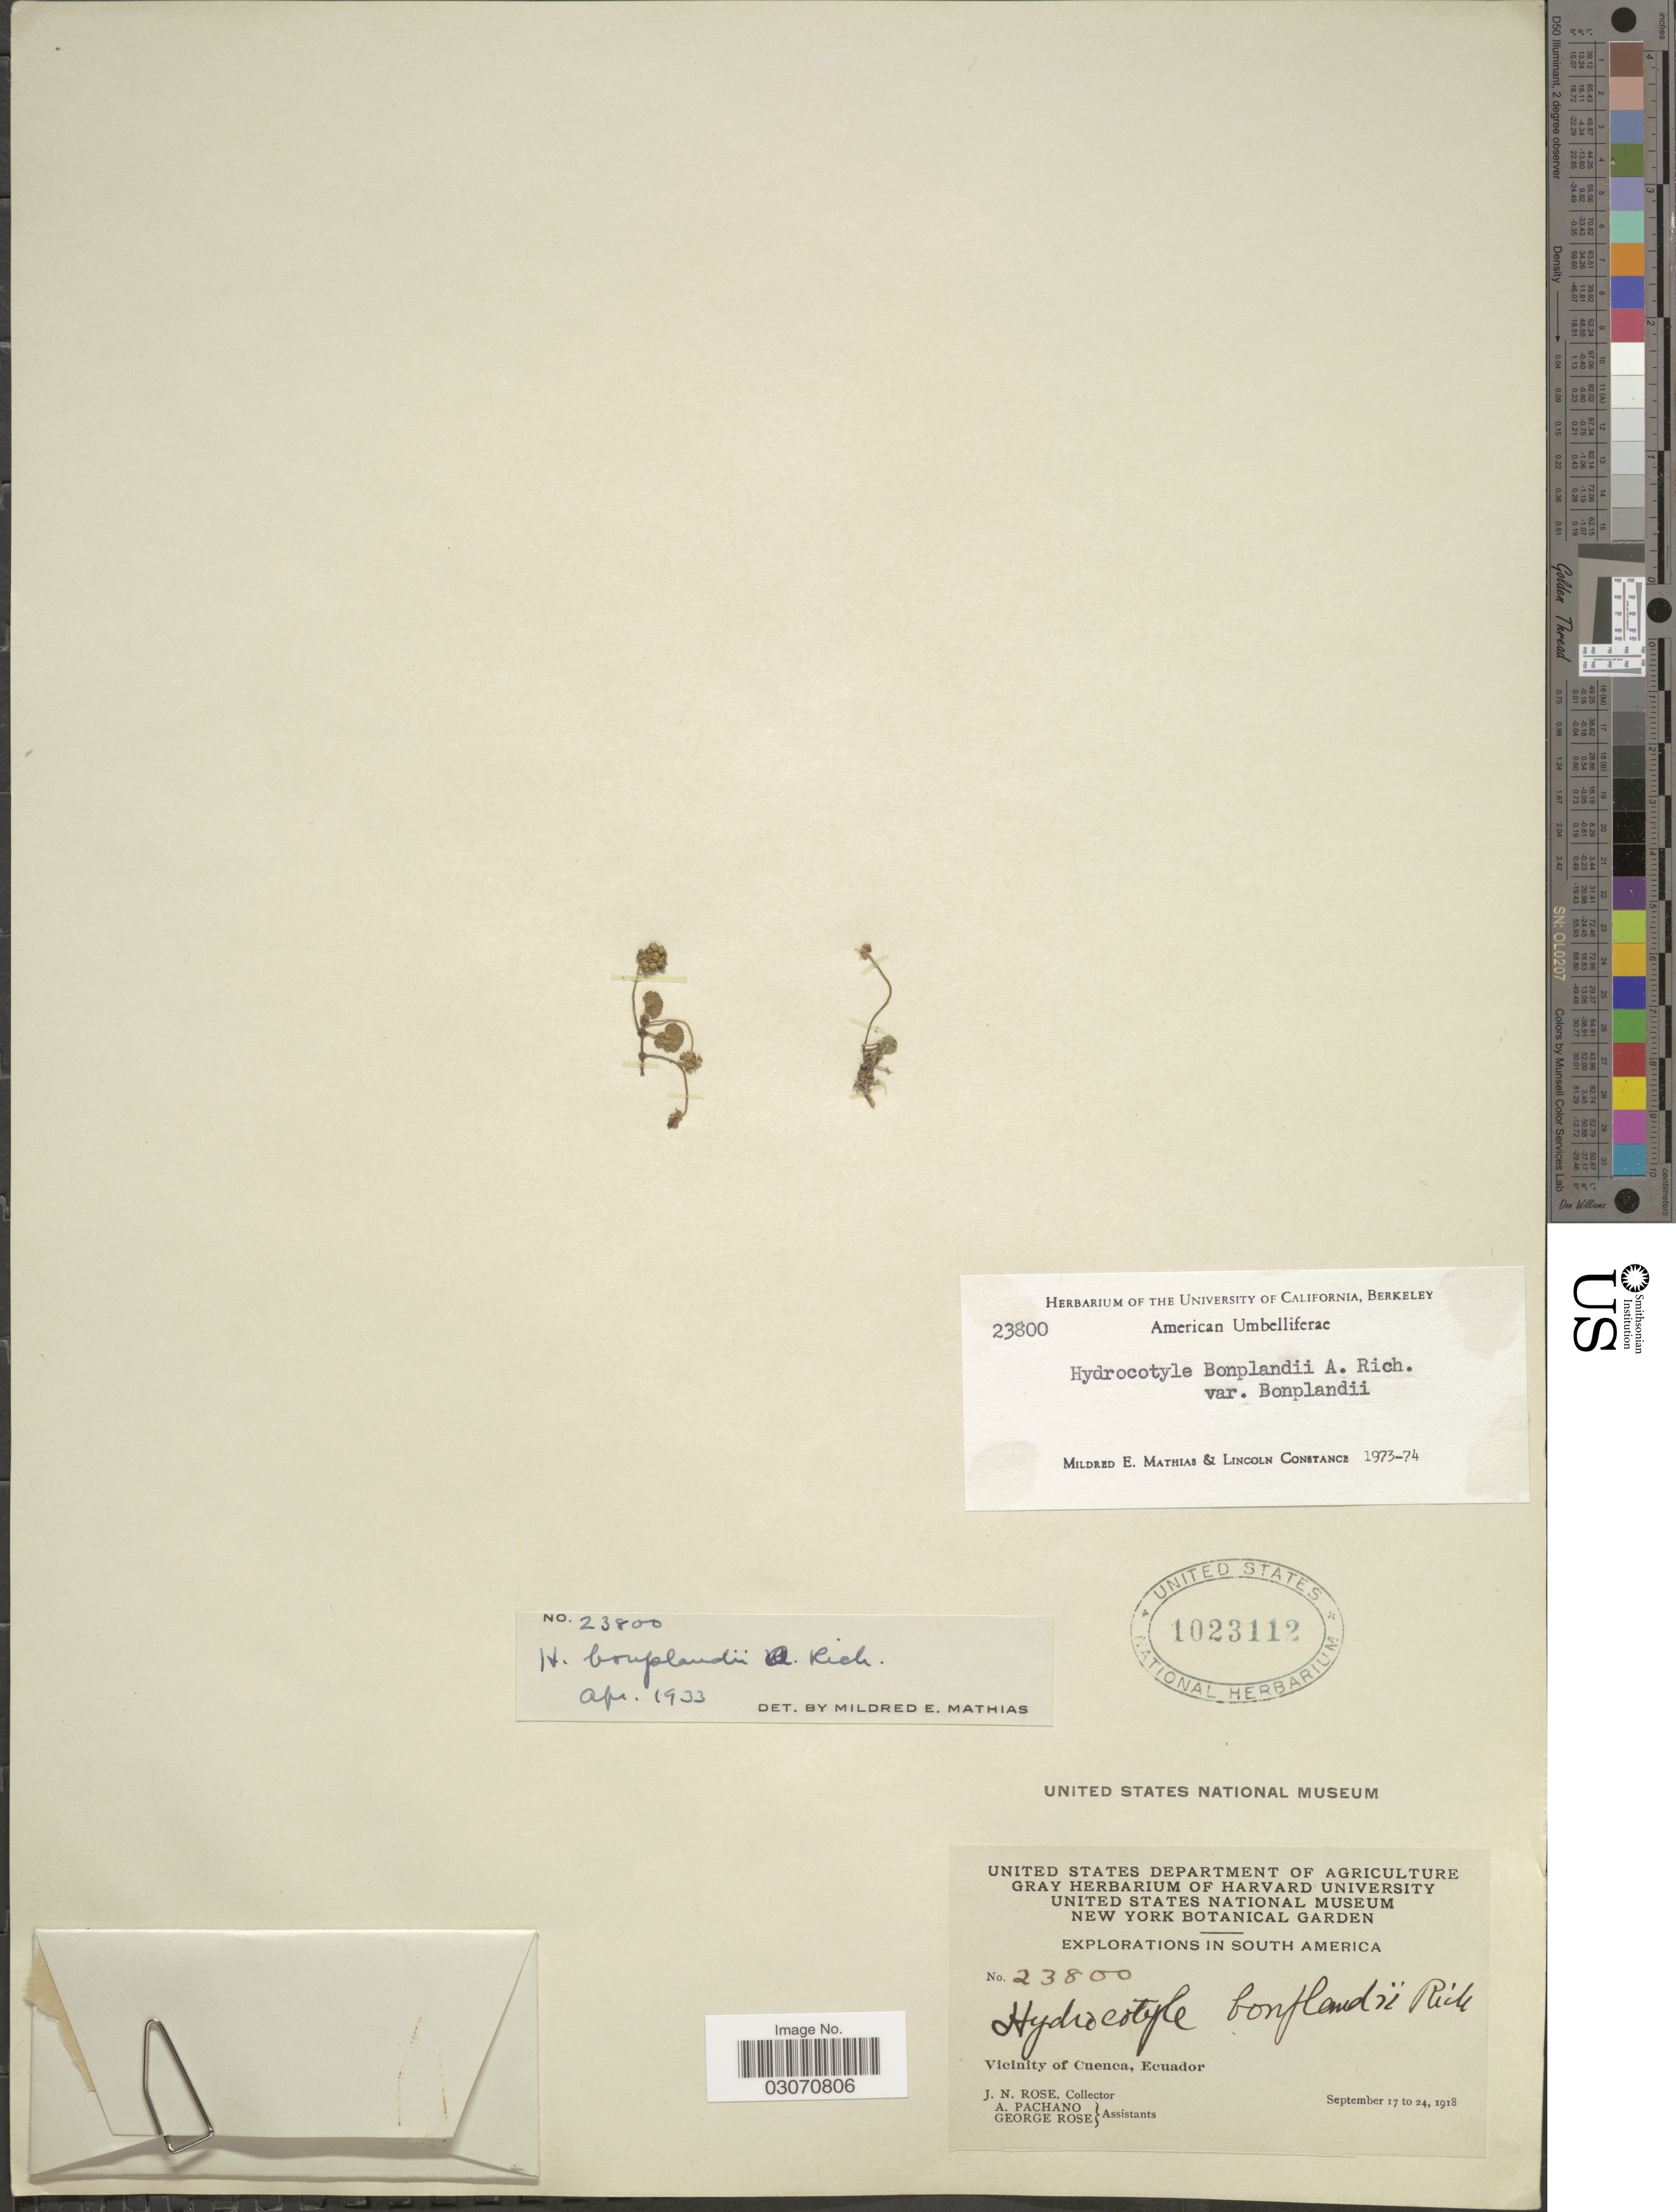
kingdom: Plantae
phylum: Tracheophyta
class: Magnoliopsida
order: Apiales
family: Araliaceae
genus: Hydrocotyle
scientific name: Hydrocotyle bonplandii var. bonplandii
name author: A. Rich.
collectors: J. N. Rose, A. Pachano & G. Rose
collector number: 23800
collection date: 1918-09-17/1918-09-24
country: Ecuador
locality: Vicinity of Cuenca.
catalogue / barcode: US 1023112